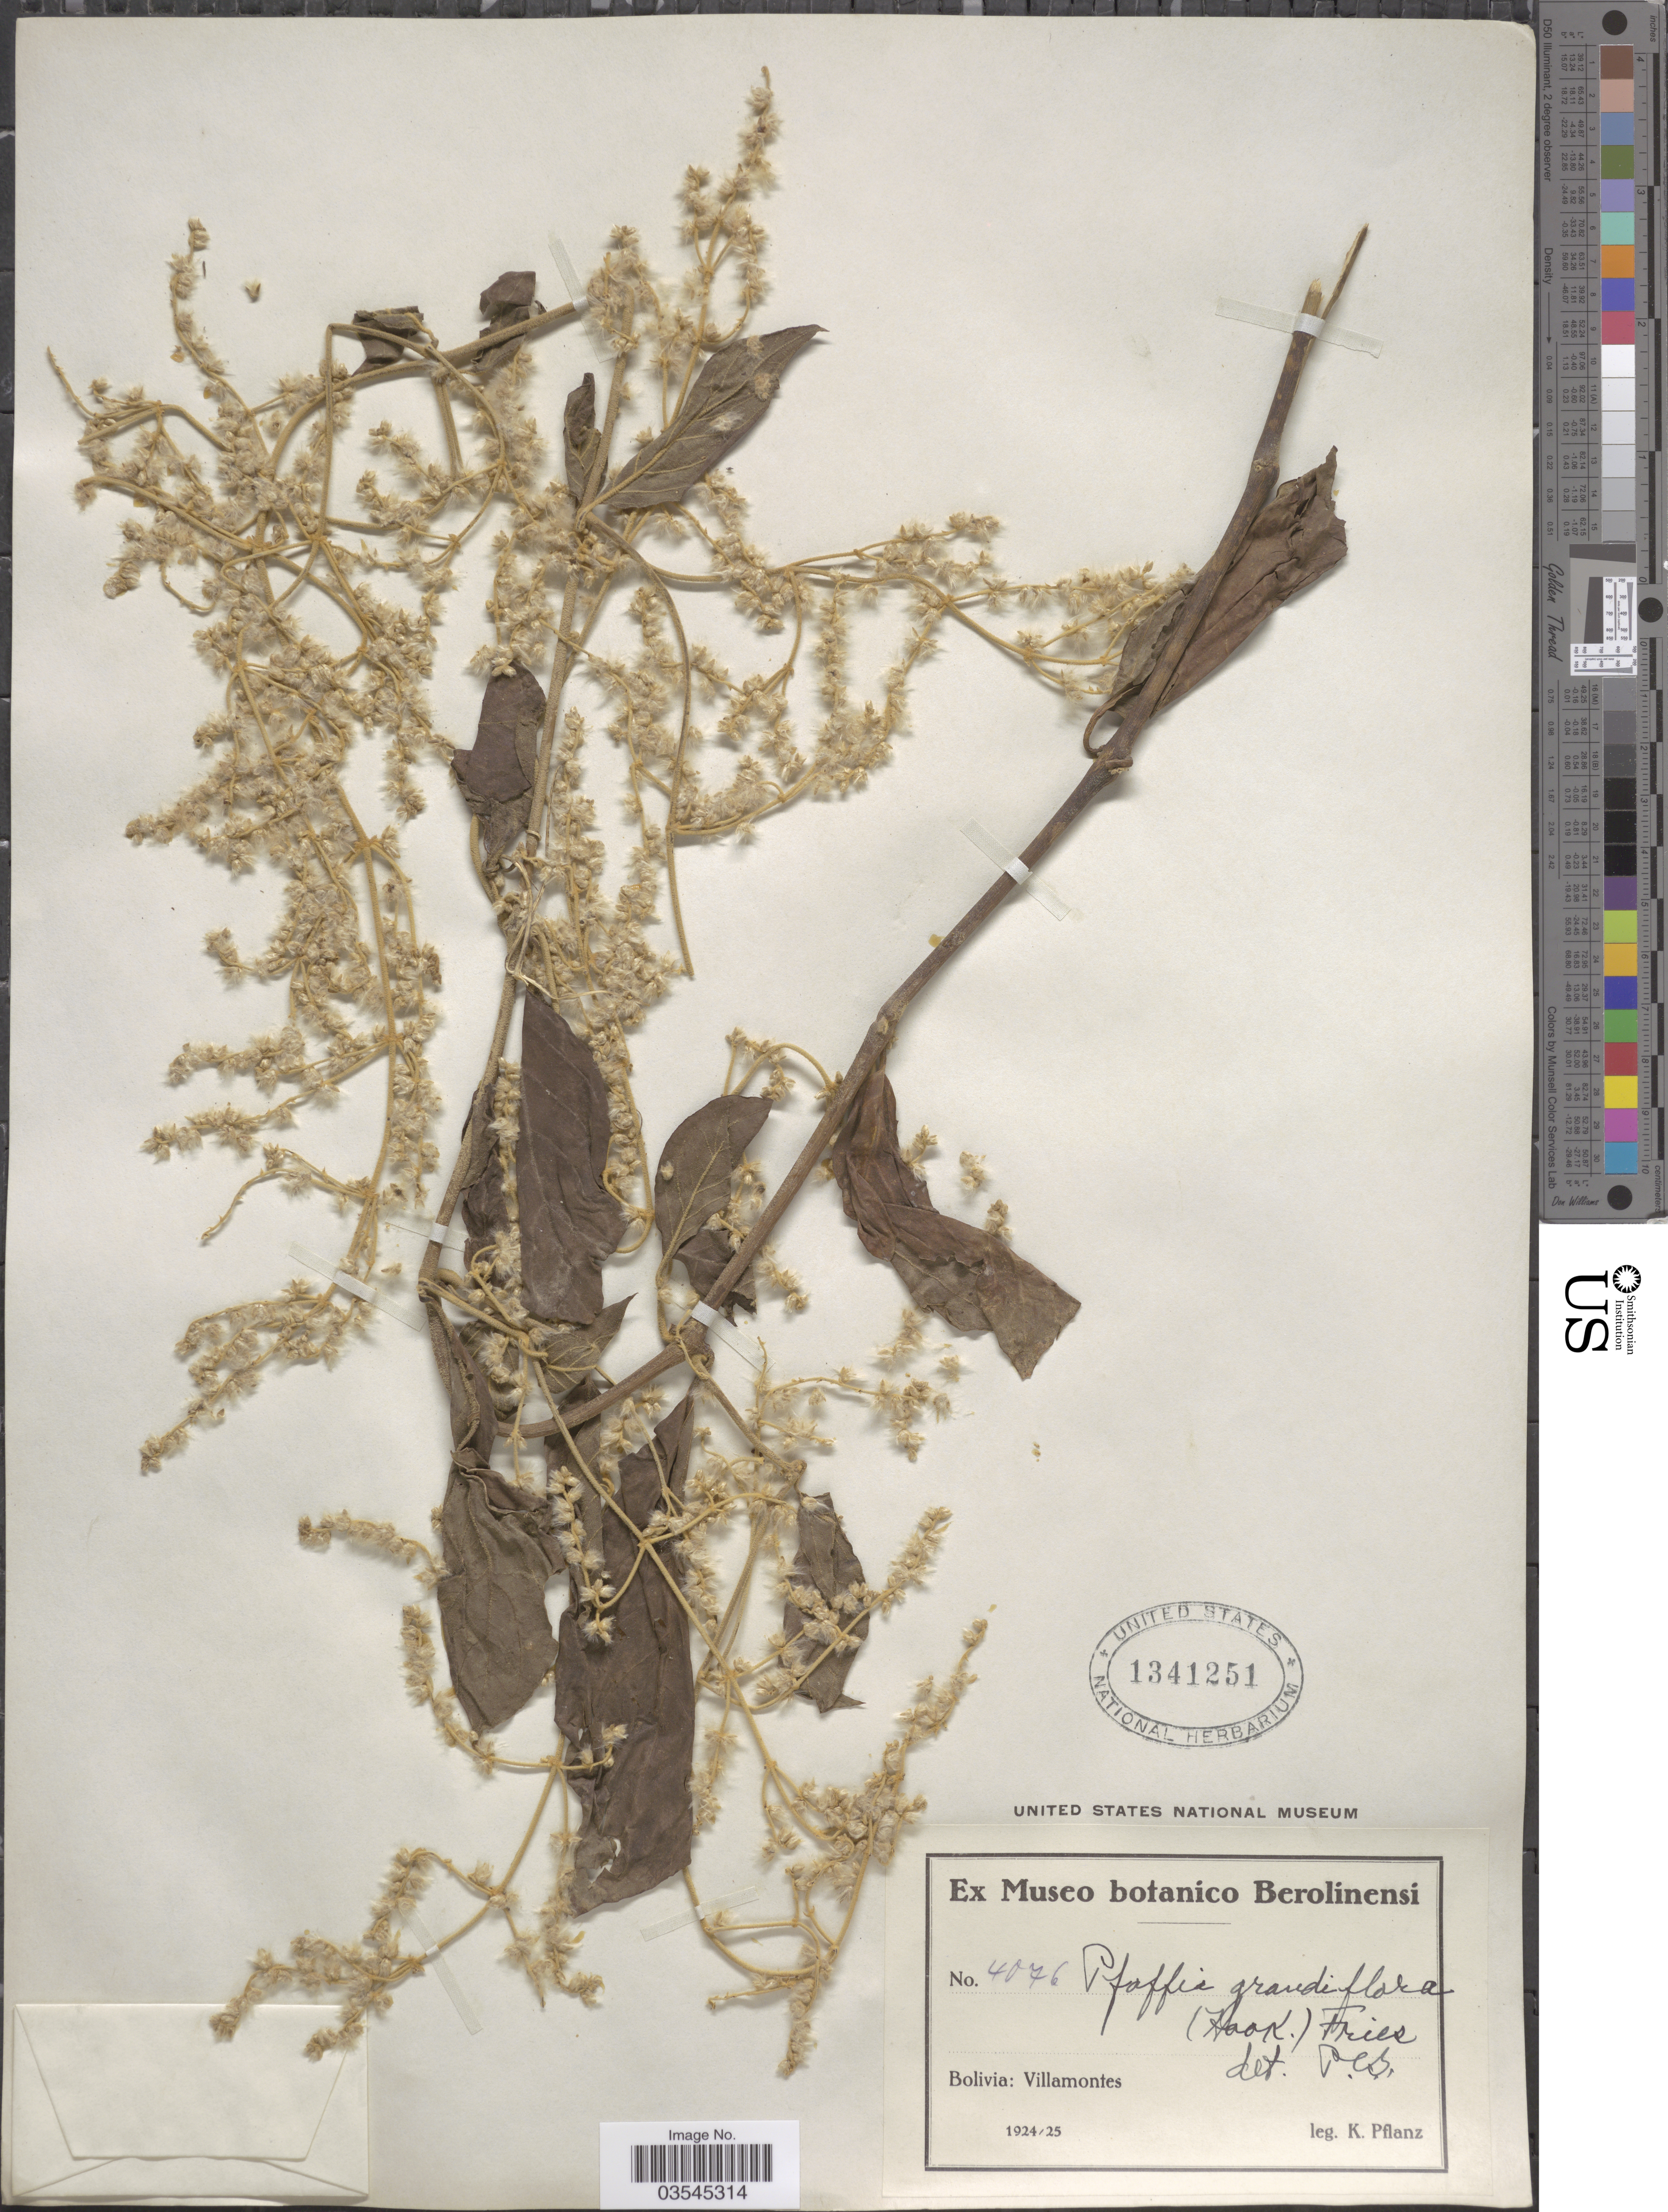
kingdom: Plantae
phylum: Tracheophyta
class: Magnoliopsida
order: Caryophyllales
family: Amaranthaceae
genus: Pfaffia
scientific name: Pfaffia grandiflora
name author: (Hook.) R.E. Fr.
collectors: K. Pflanz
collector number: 4076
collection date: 1924/1925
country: Bolivia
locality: Villamontes.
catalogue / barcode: US 1341251